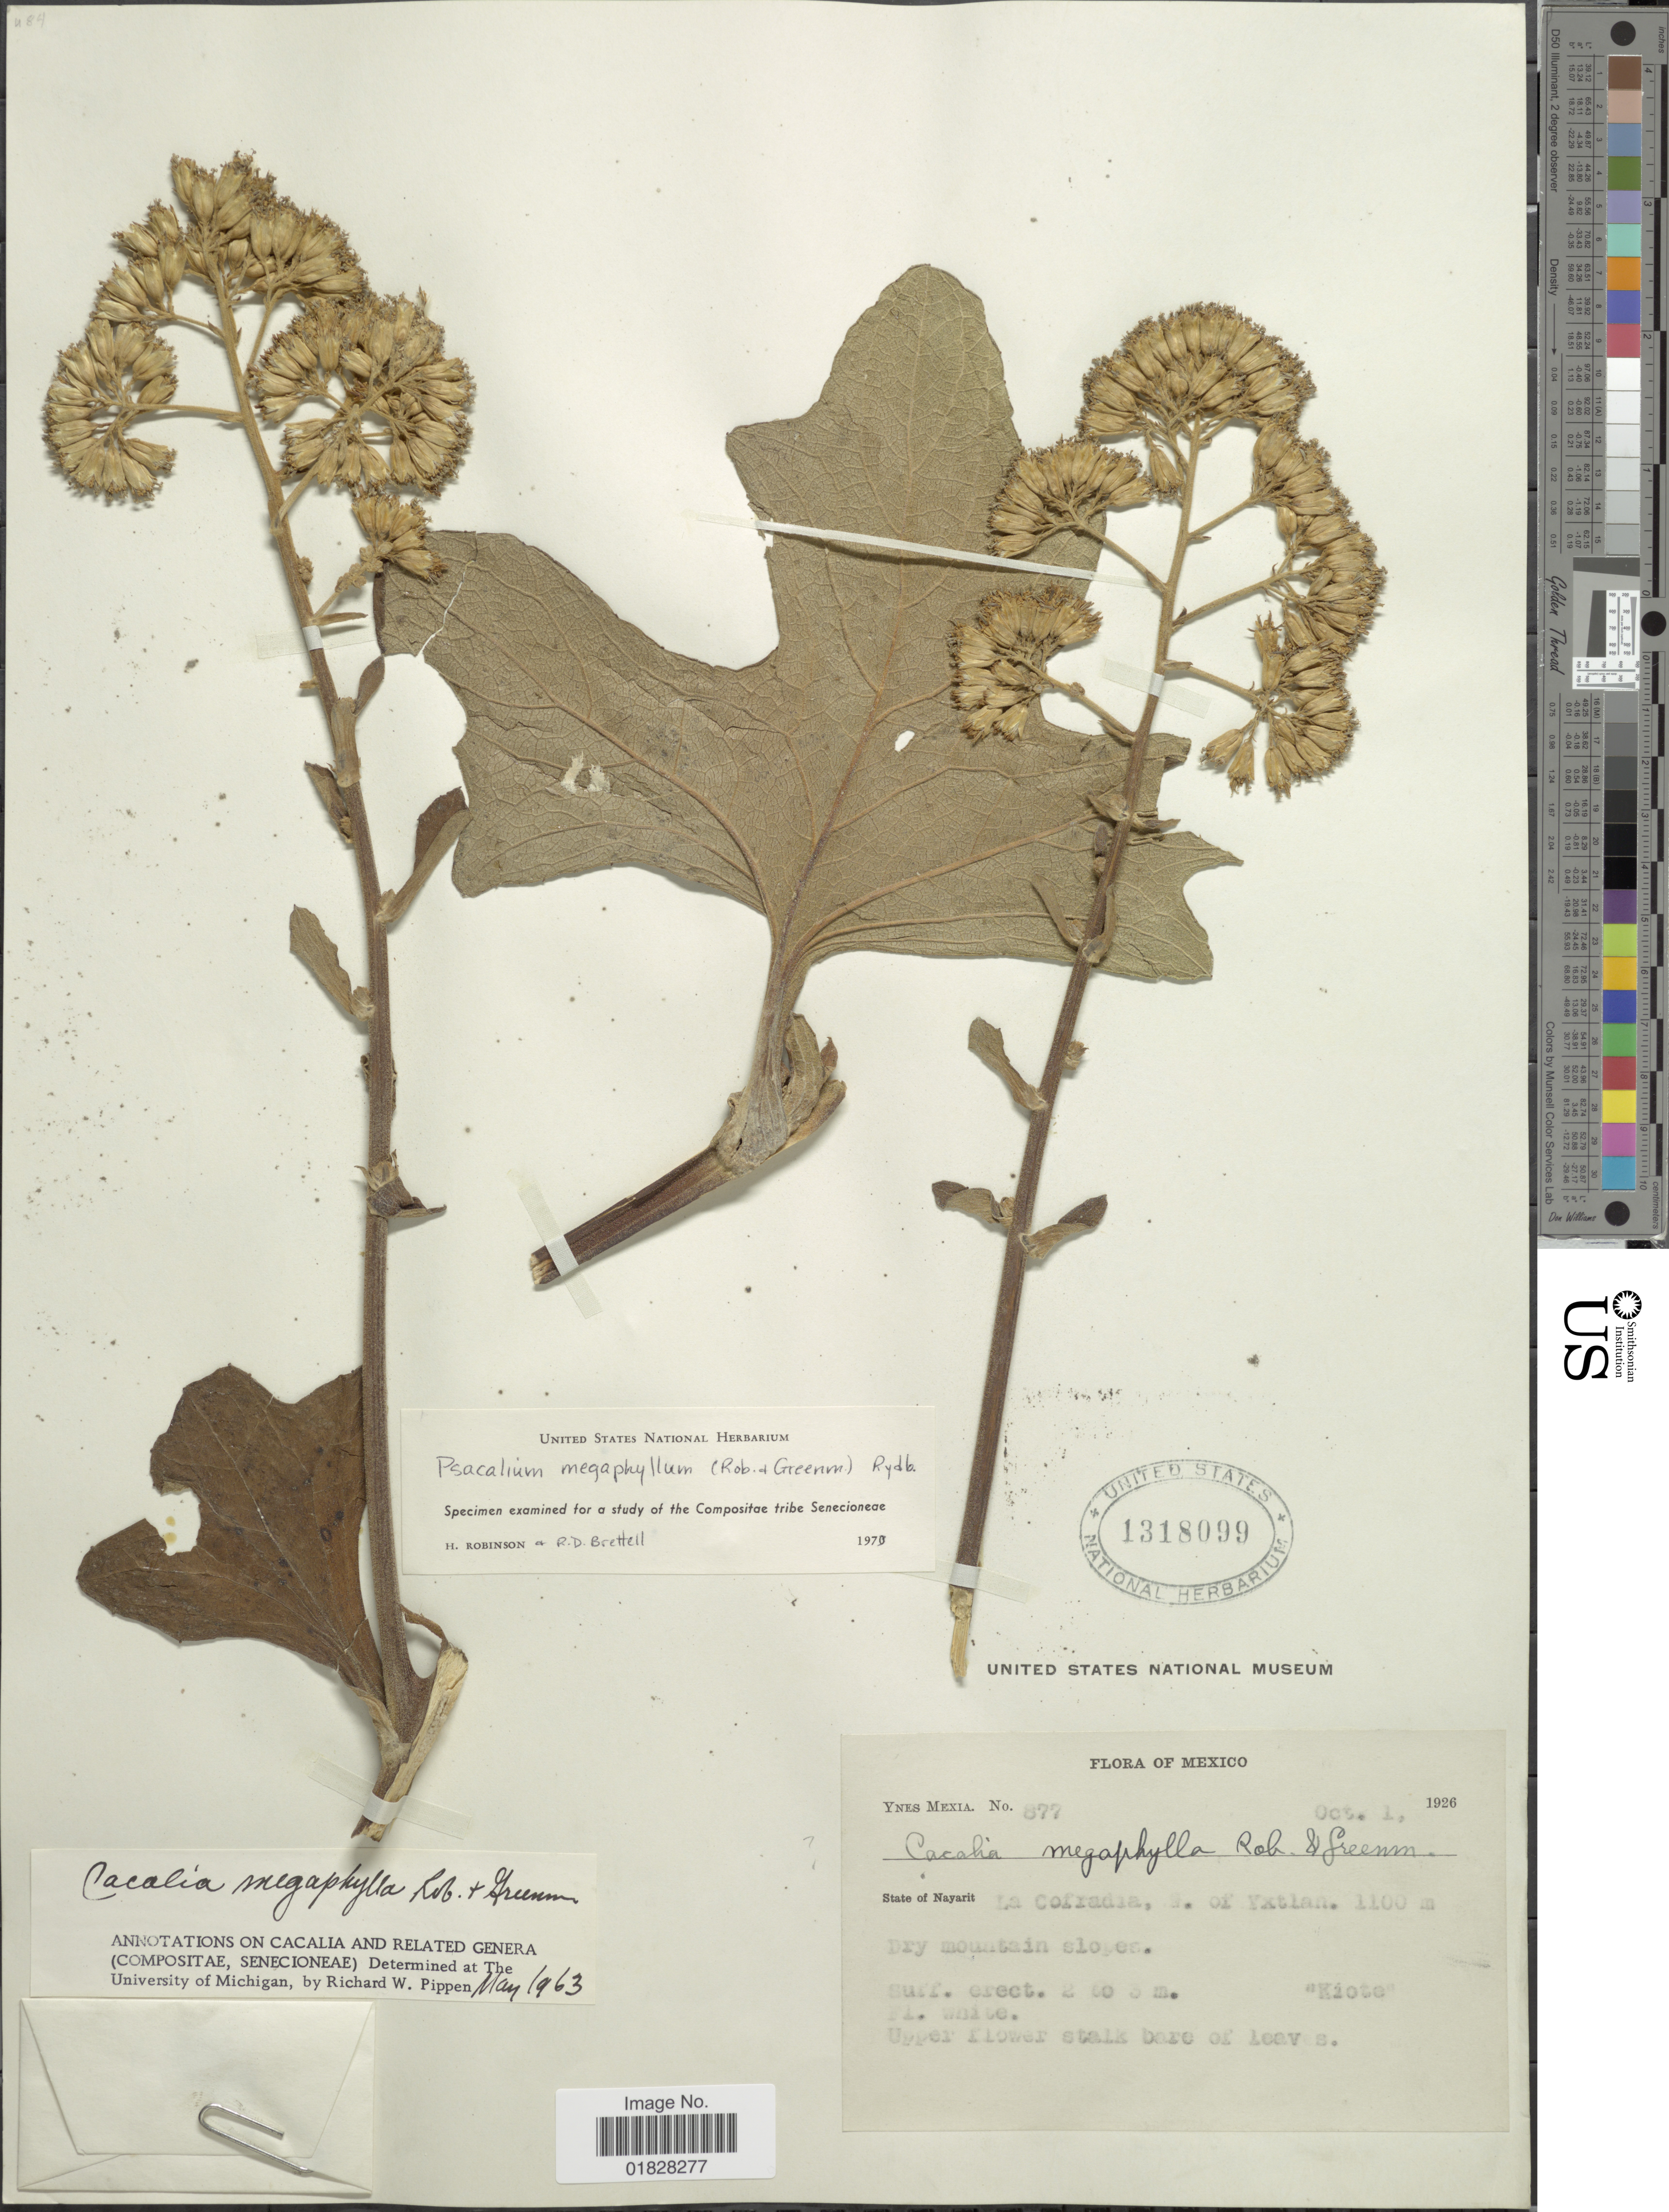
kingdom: Plantae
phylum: Tracheophyta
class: Magnoliopsida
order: Asterales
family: Asteraceae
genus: Psacalium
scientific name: Psacalium megaphyllum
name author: (B.L. Rob. & Greenm.) Rydb.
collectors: Y. Mexia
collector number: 877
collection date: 1926-10-01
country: Mexico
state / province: Nayarit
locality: State of Nayarit. La Cofradia, N. of Yxtlan.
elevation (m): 1100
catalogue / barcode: US 1318099